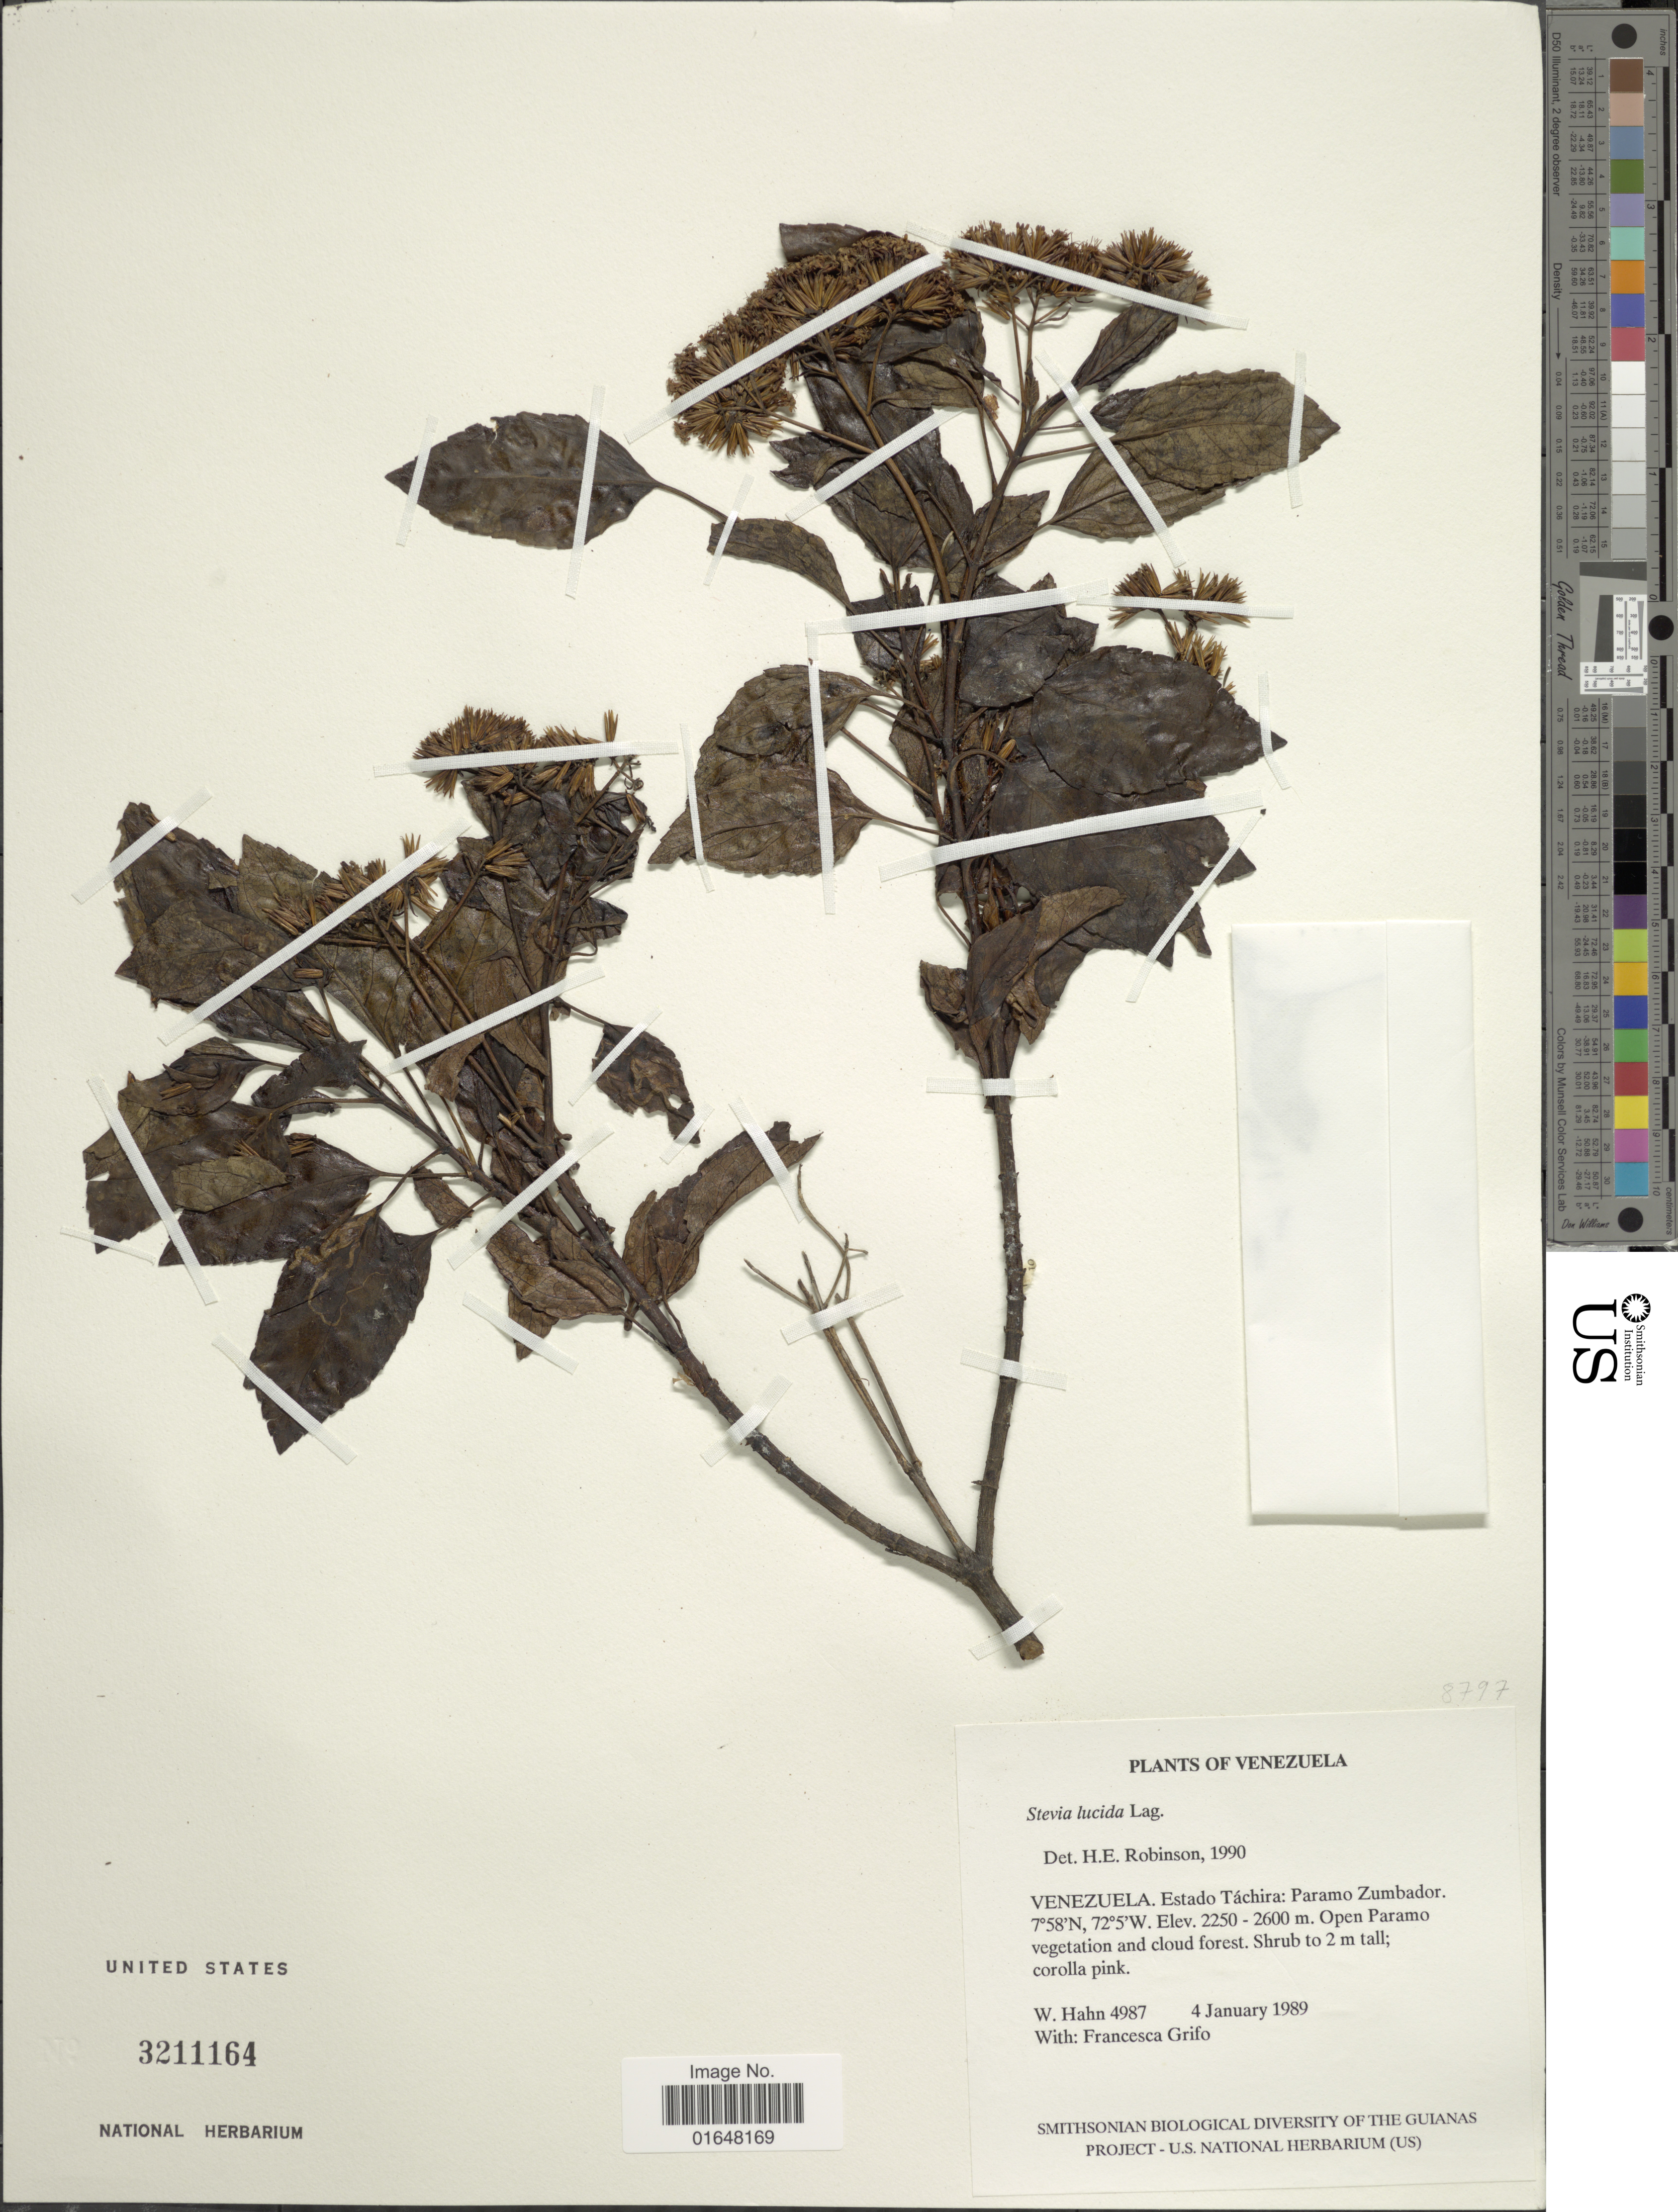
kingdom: Plantae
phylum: Tracheophyta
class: Magnoliopsida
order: Asterales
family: Asteraceae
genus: Stevia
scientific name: Stevia lucida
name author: Lag.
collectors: W. Hahn & F. Grifo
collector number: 4987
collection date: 1989-01-04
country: Venezuela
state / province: Tachira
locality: Paramo Zumbador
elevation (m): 2250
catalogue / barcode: US 3211164